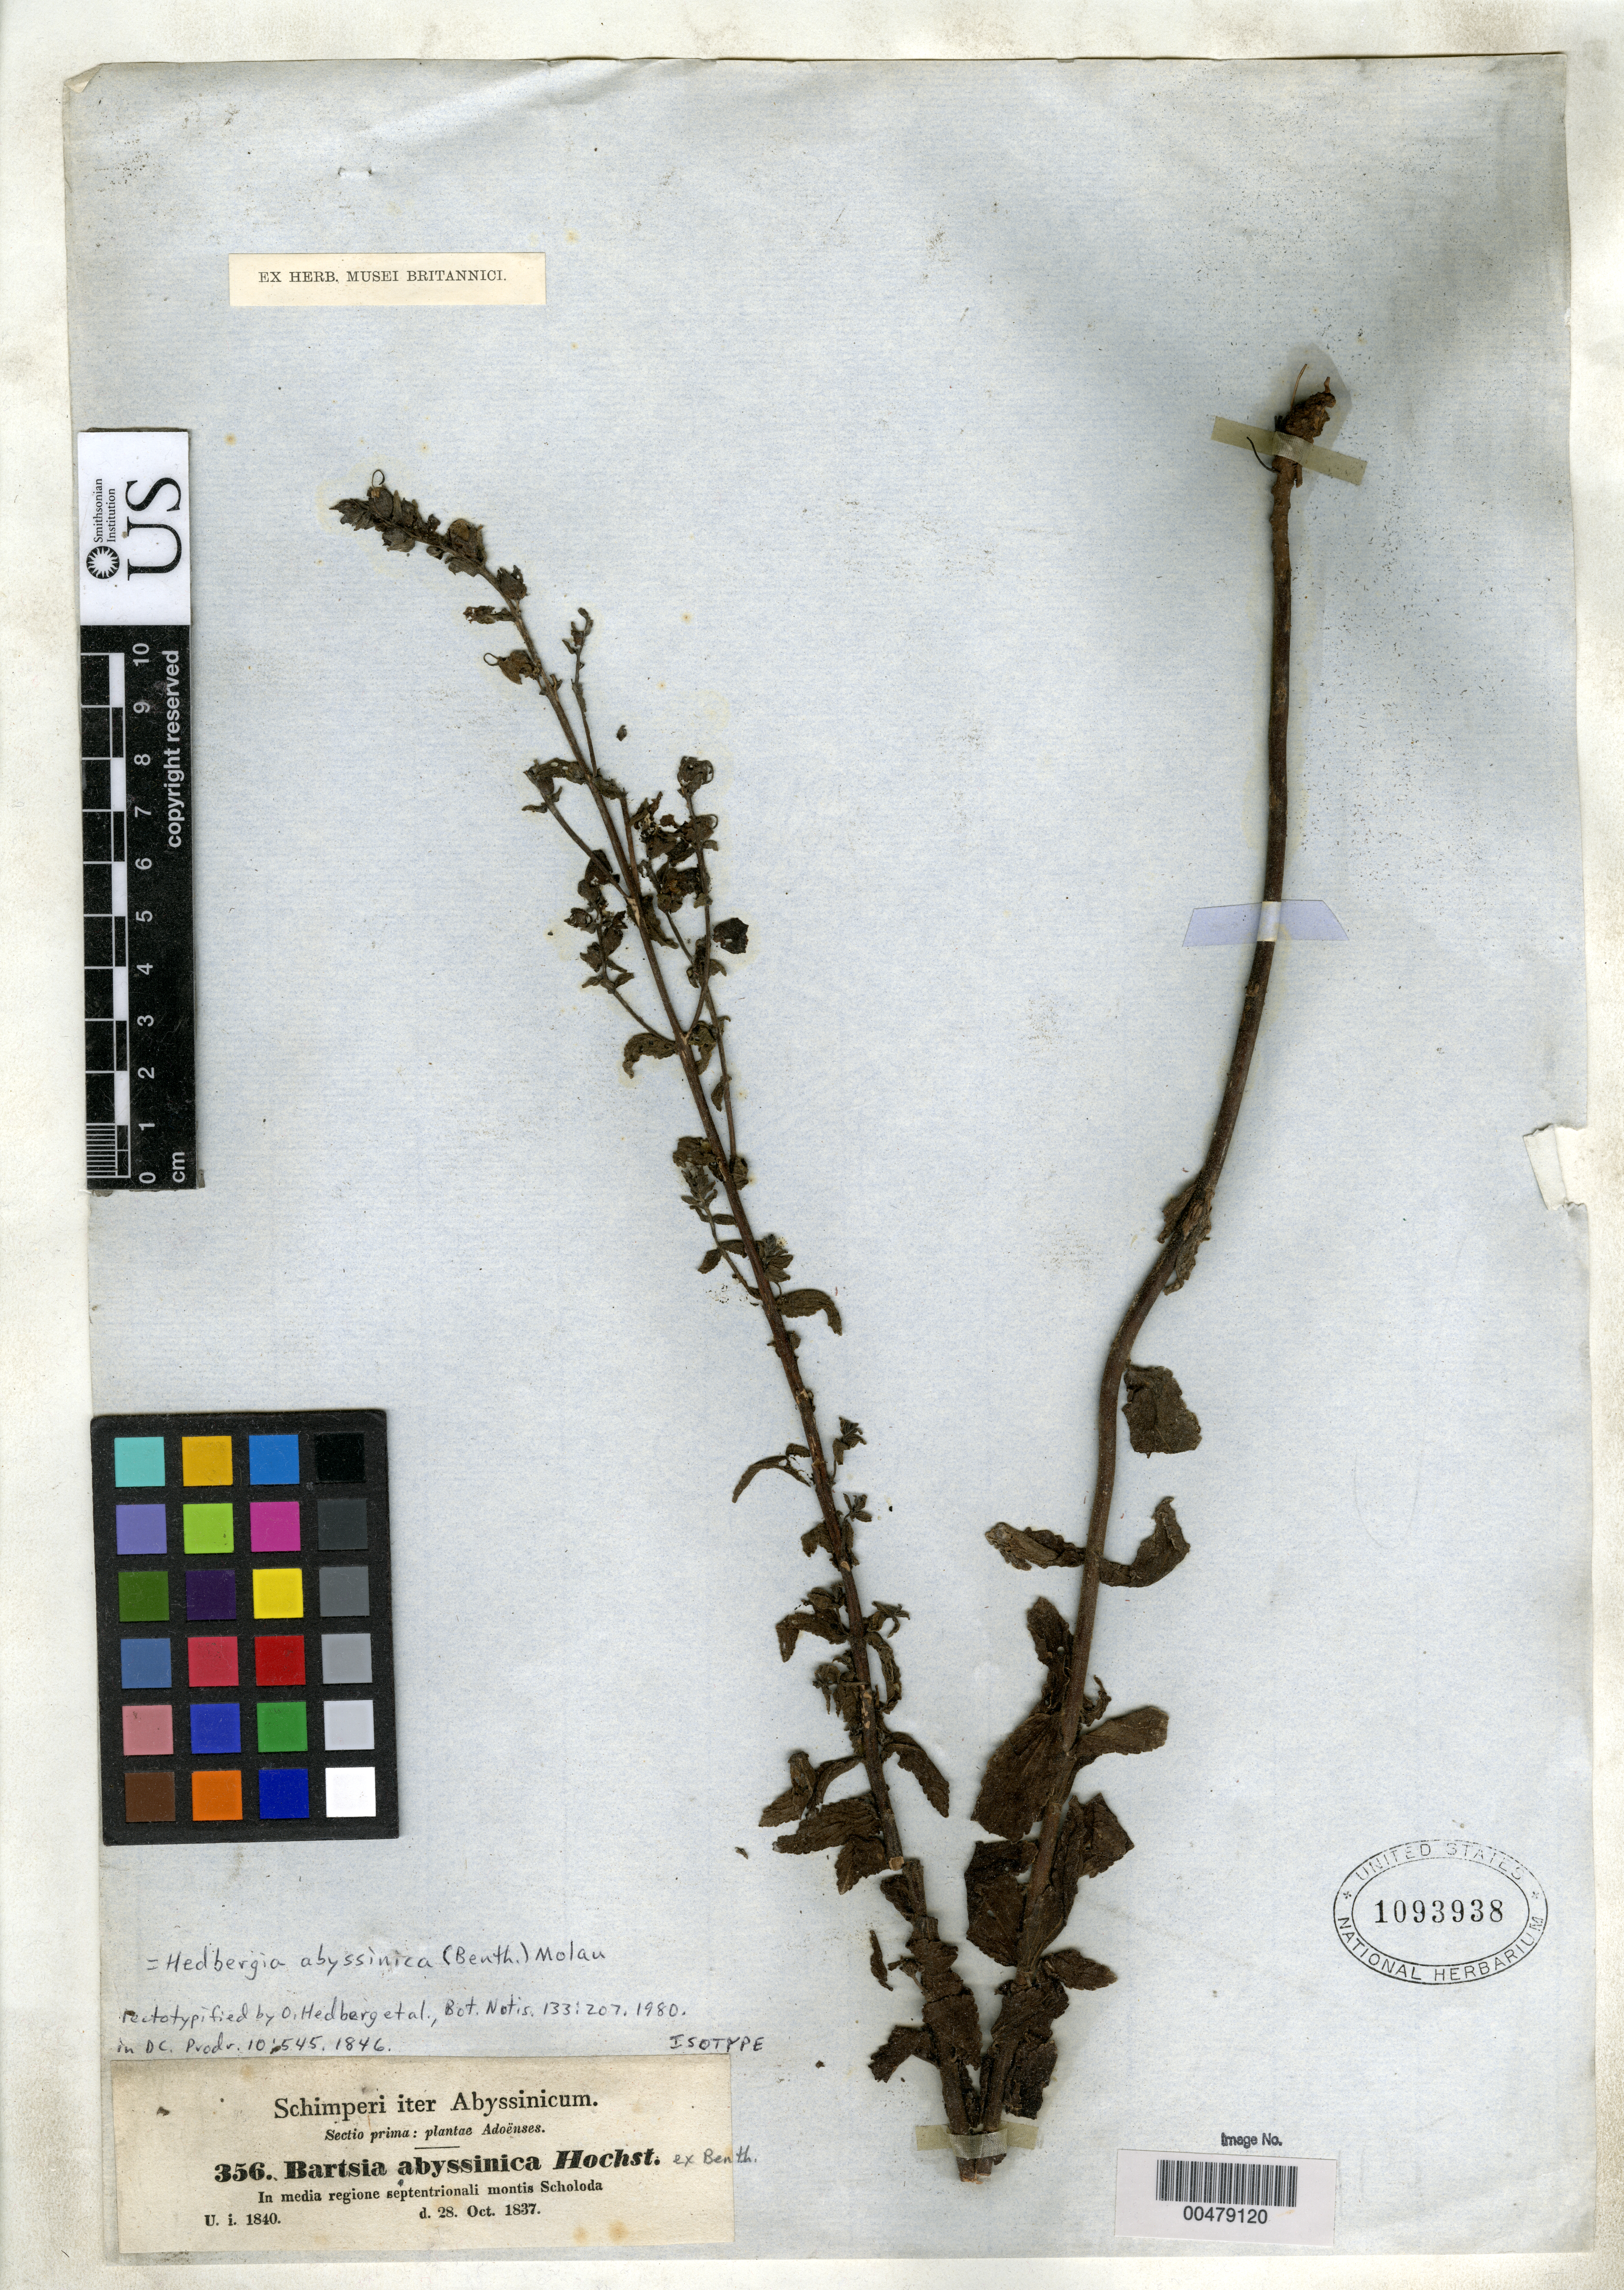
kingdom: Plantae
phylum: Tracheophyta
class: Magnoliopsida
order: Lamiales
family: Orobanchaceae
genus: Bartsia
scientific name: Bartsia abyssinica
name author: Hochst. ex Benth. in DC.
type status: Isotype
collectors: G. W. Schimper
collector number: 356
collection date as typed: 28 Oct 1837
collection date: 1837-10-28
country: Ethiopia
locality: In media regione Septentionali Scholoda.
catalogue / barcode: US 1093938